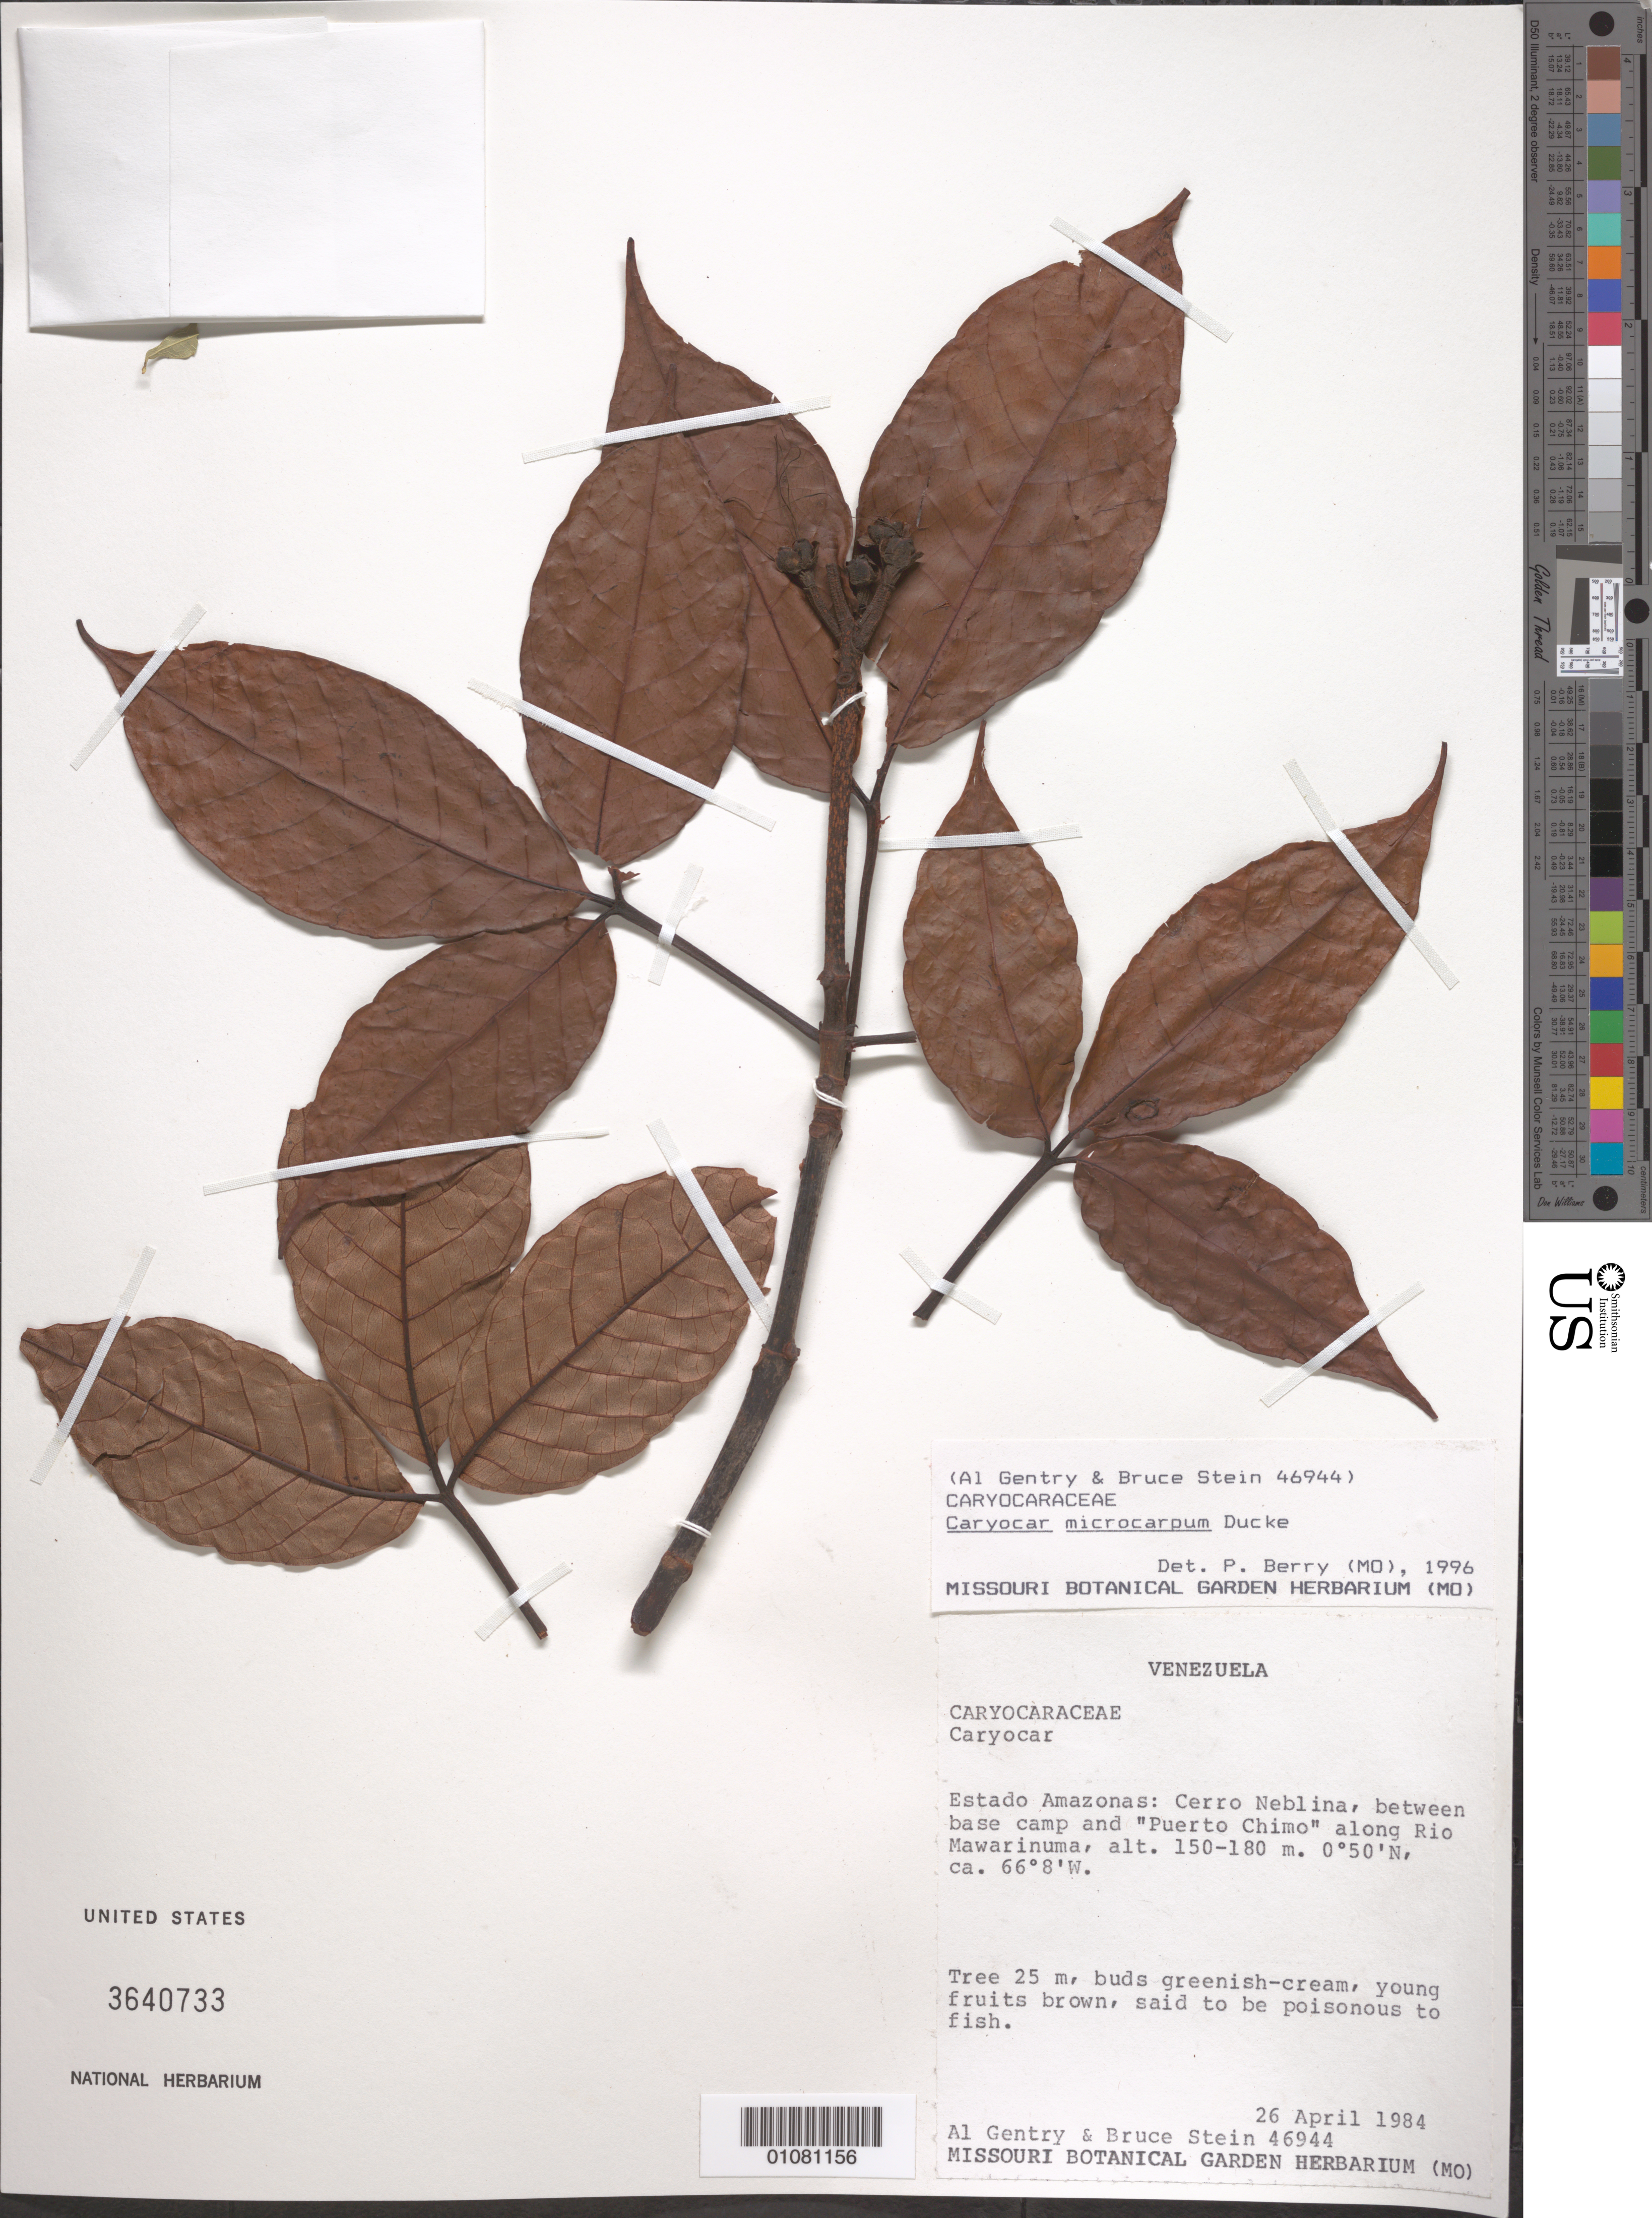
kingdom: Plantae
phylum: Tracheophyta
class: Magnoliopsida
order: Malpighiales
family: Caryocaraceae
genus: Caryocar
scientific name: Caryocar microcarpum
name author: Ducke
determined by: Berry, P. E., (WIS), University of Wisconsin - Madison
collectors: A. H. Gentry & B. Stein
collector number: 46944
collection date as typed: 26-Apr-84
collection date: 1984-04-26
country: Venezuela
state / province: Amazonas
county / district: Río Negro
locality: Cerro de La Neblina, Río Mawarinuma, between base camp and "Puerto Chimo"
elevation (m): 150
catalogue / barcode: US 3640733